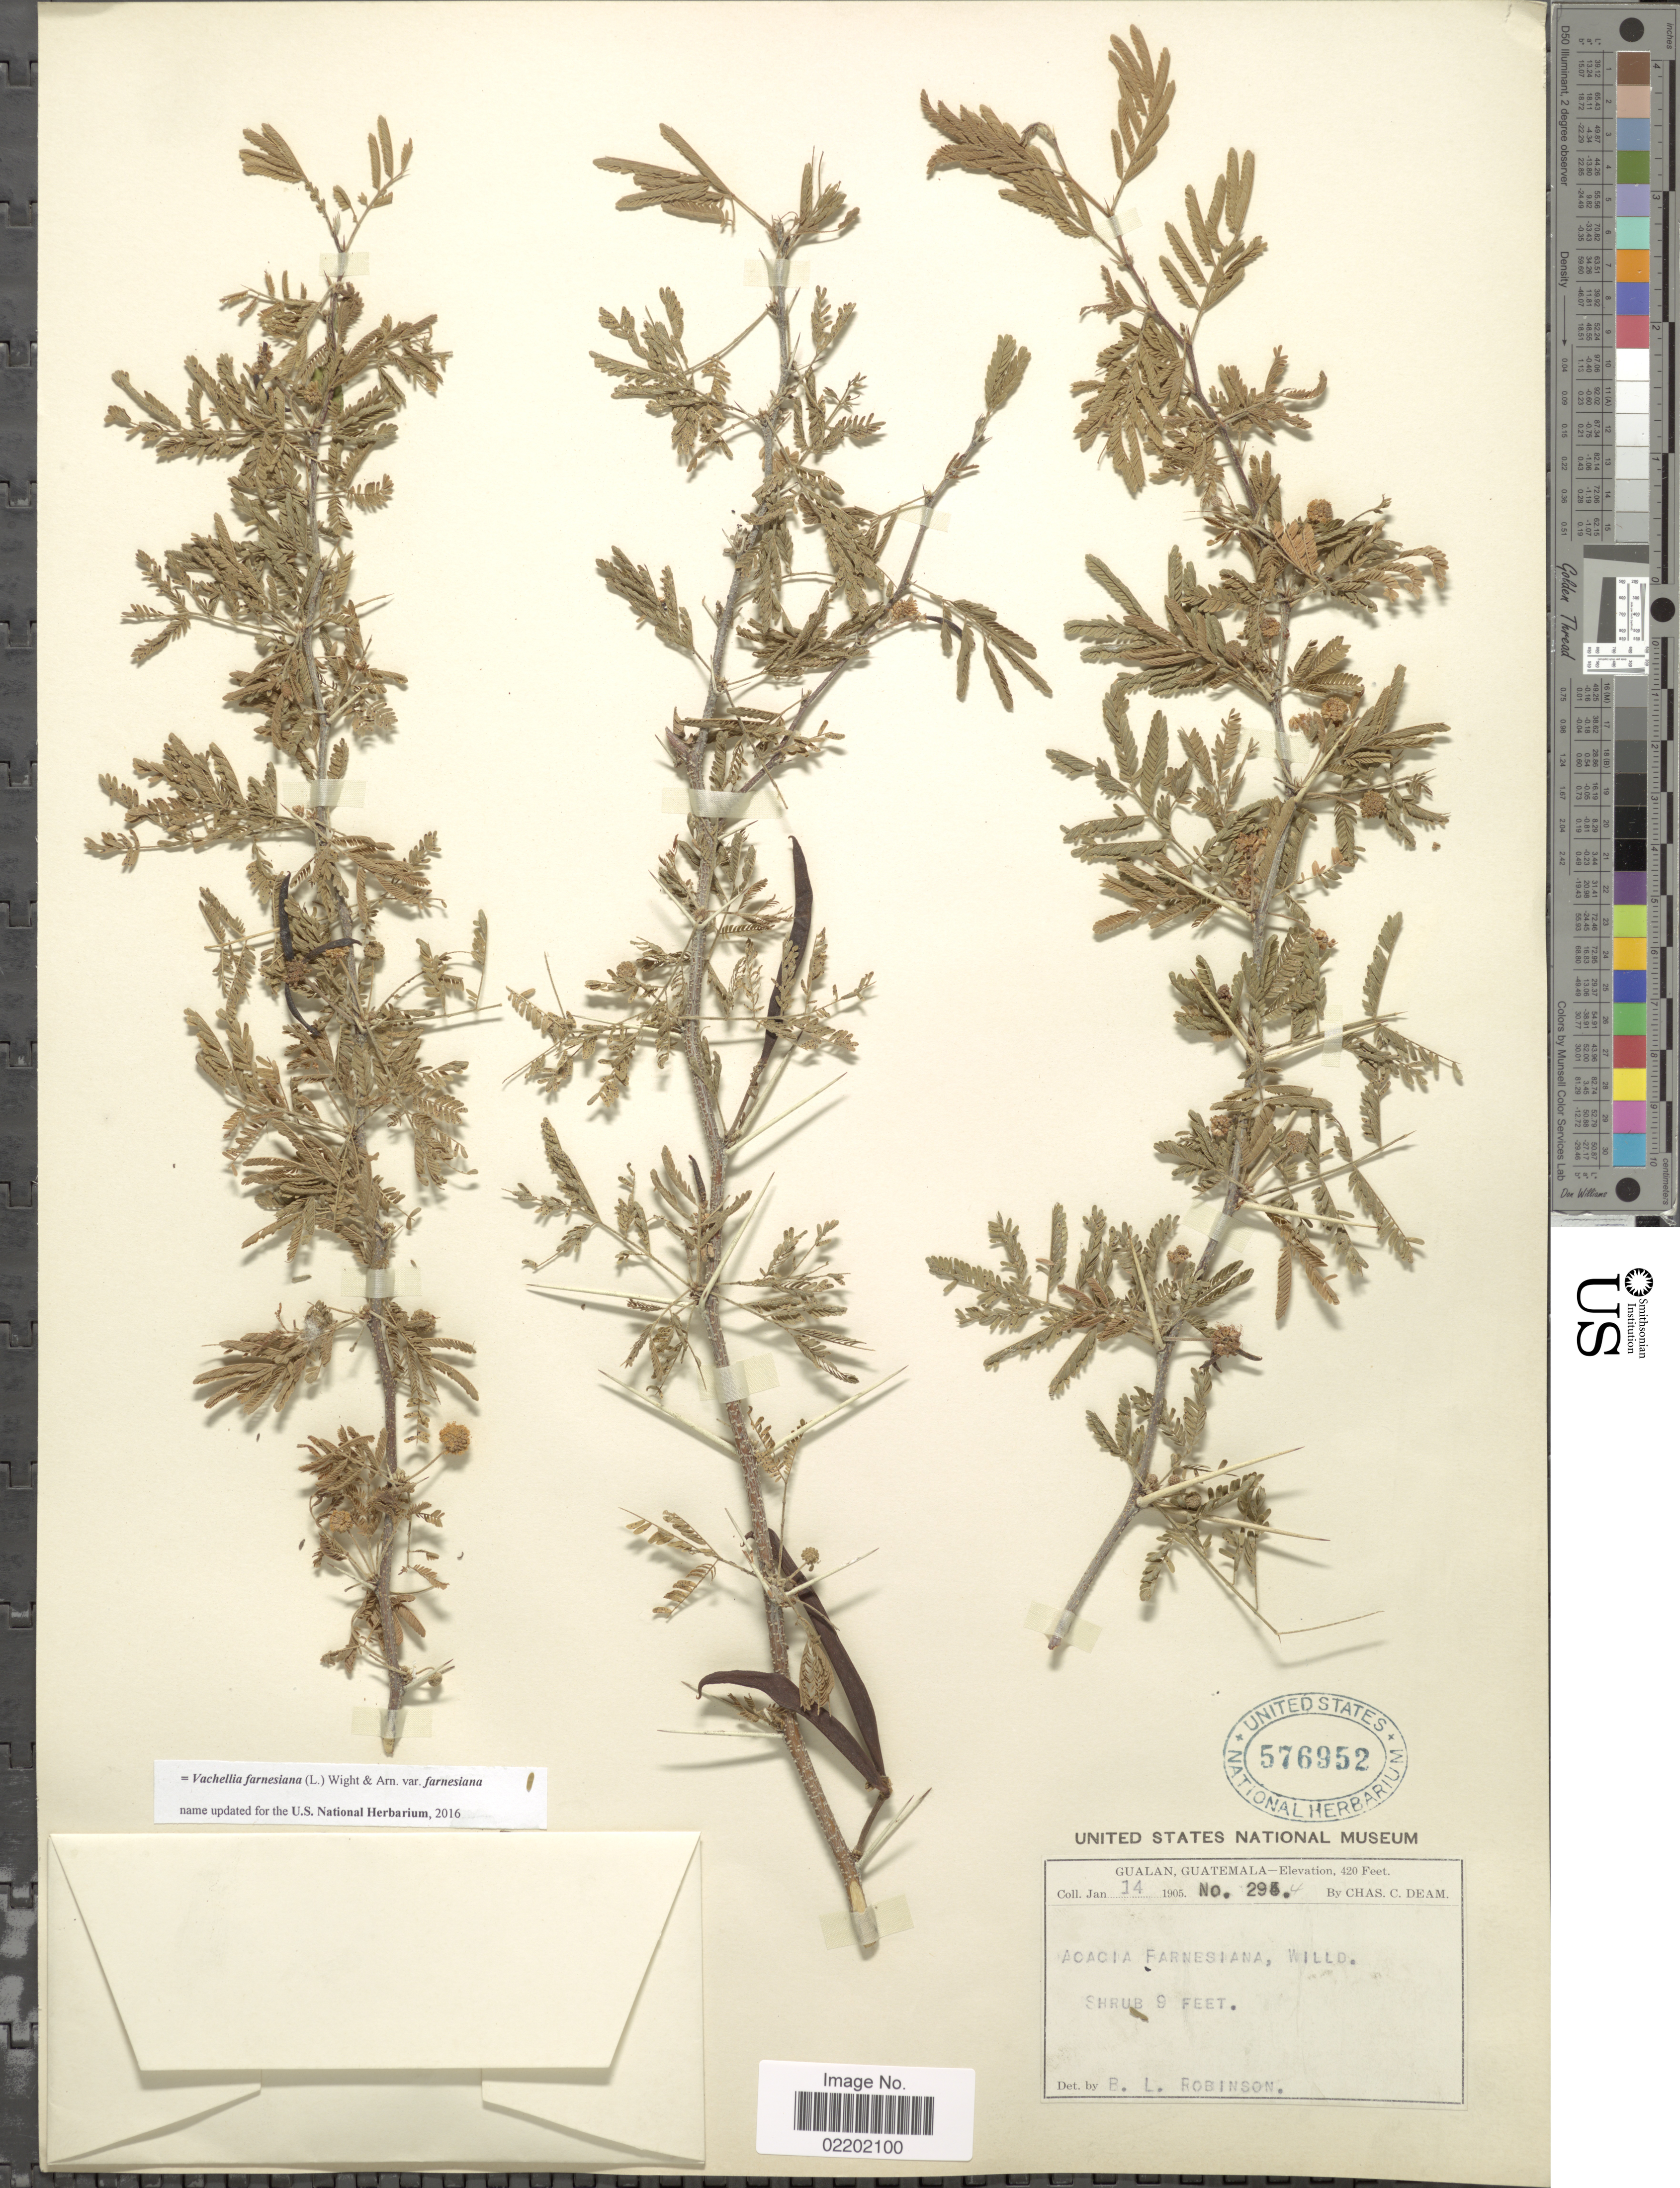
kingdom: Plantae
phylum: Tracheophyta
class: Magnoliopsida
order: Fabales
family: Fabaceae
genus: Vachellia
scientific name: Vachellia farnesiana var. farnesiana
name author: (L.) Wight & Arn.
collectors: C. Deam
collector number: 294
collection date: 1905-01-14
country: Guatemala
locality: Gualan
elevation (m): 128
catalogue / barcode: US 576952